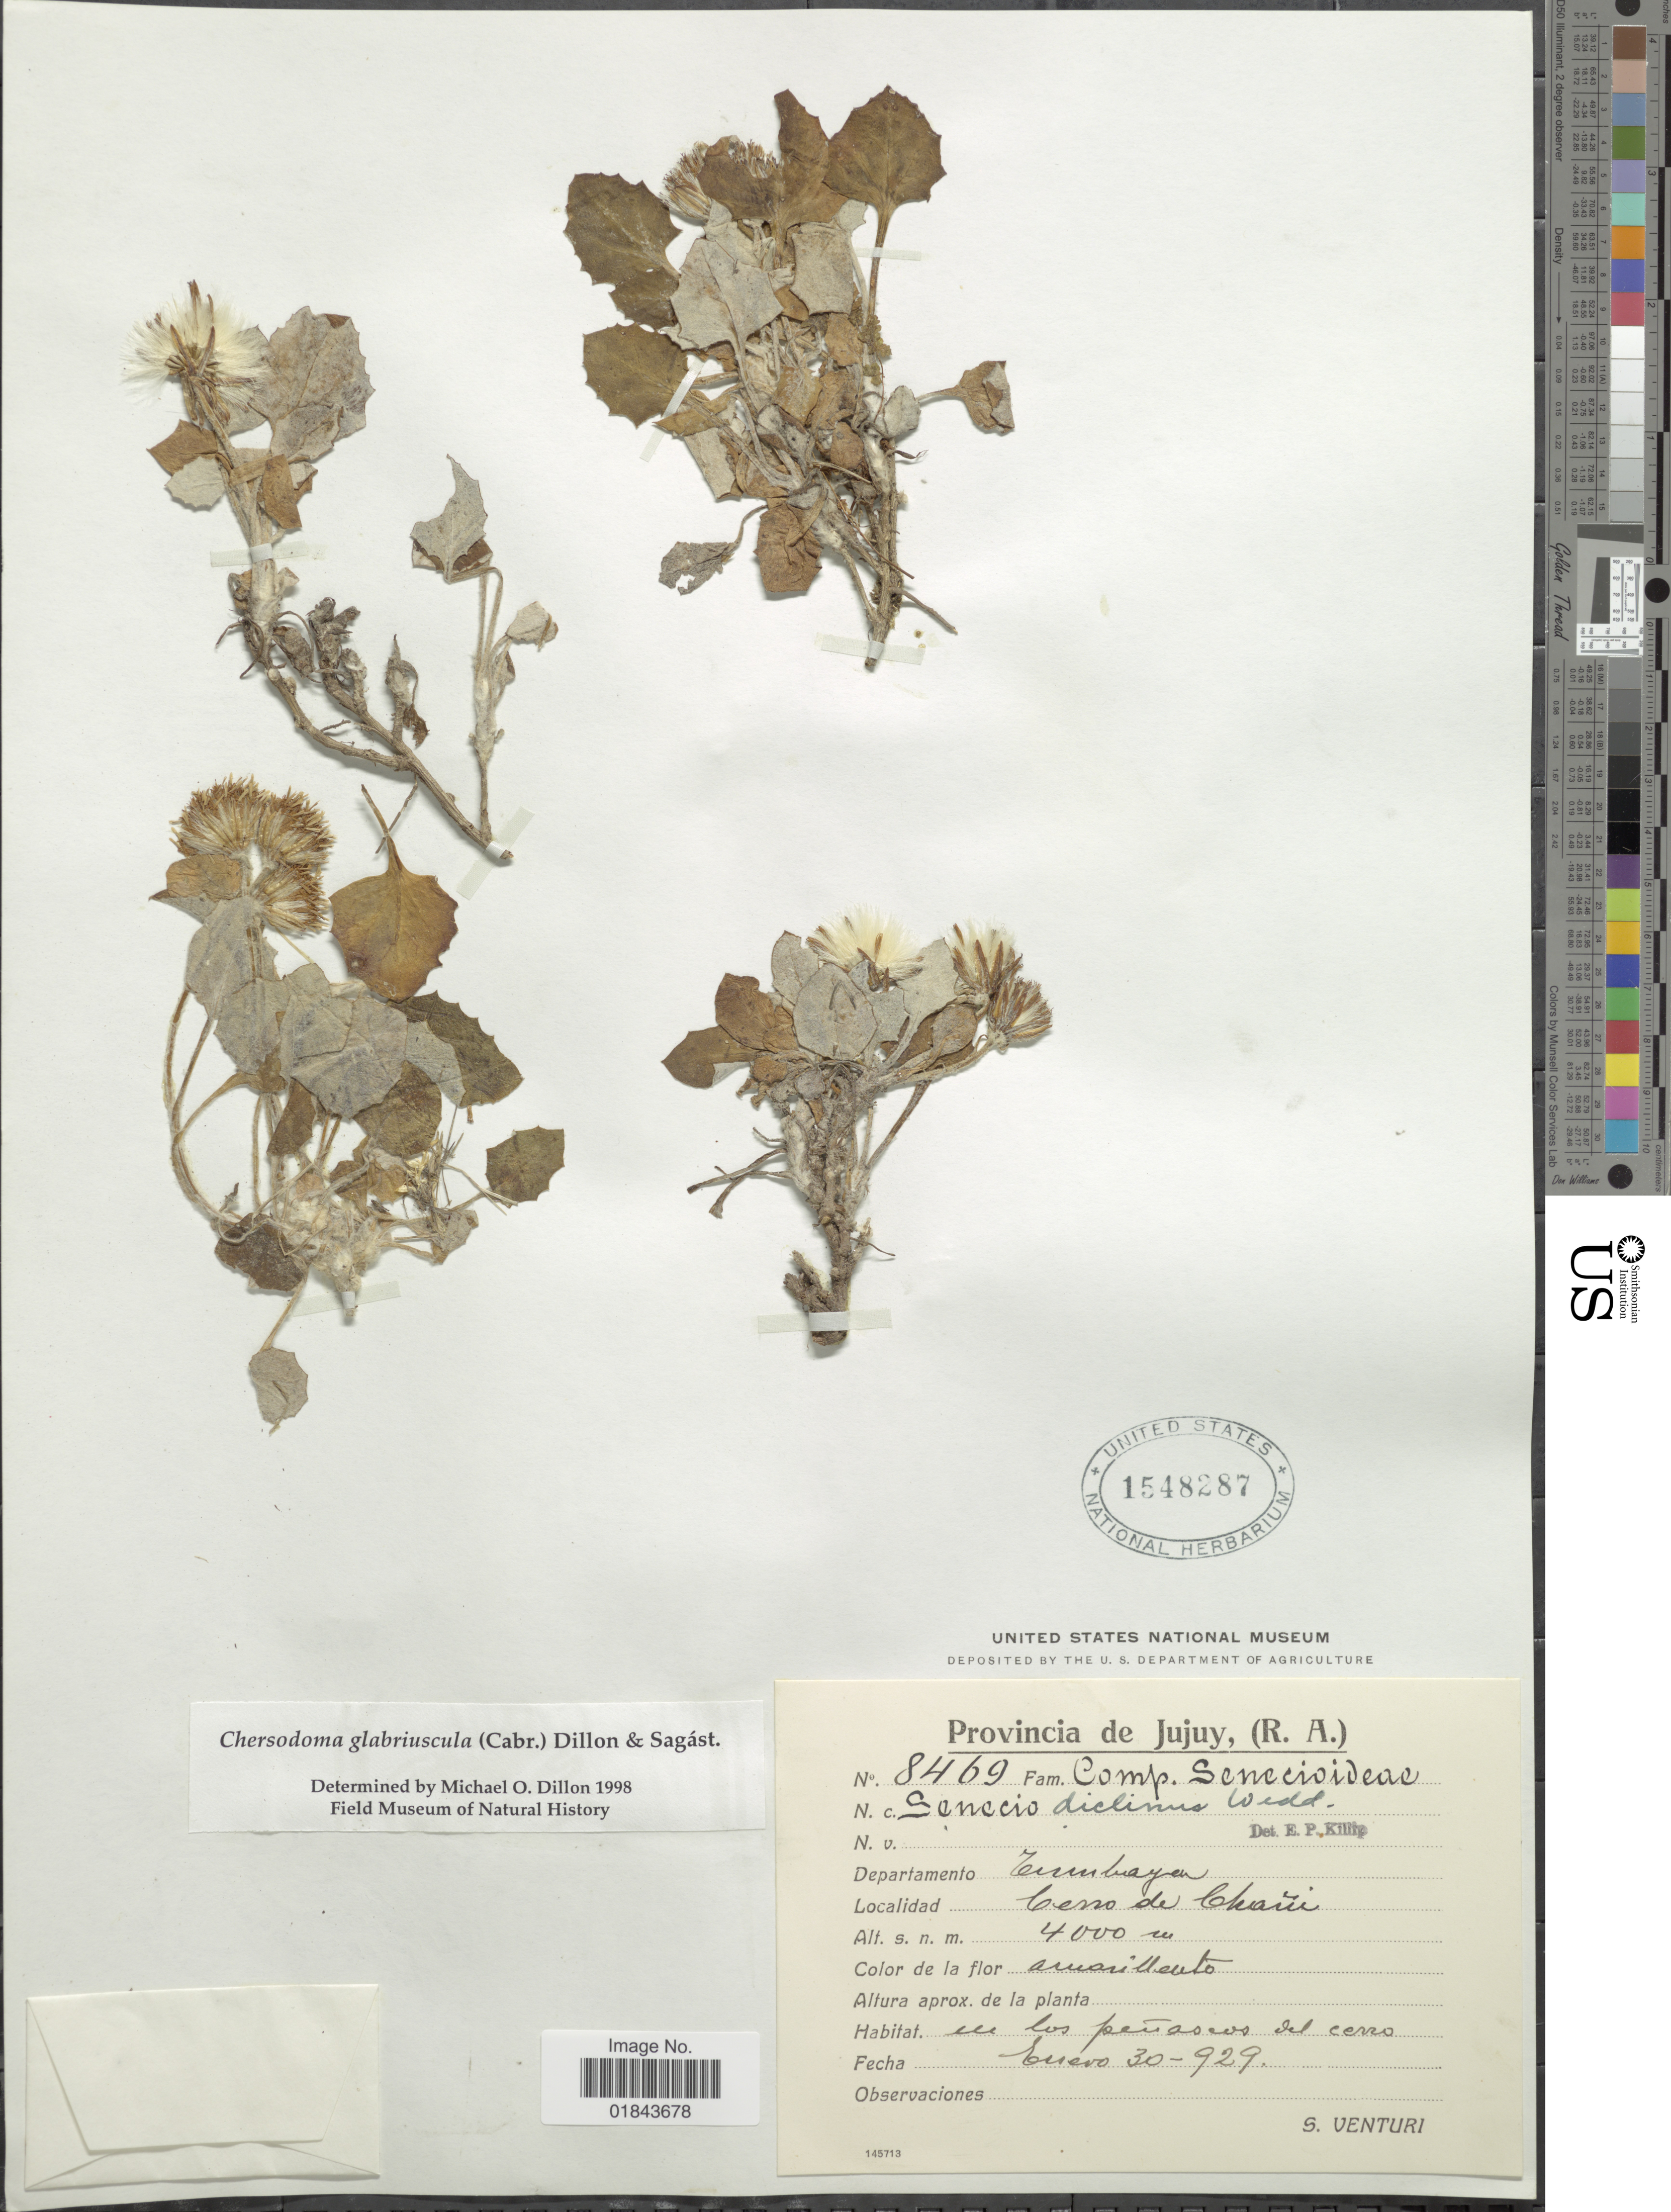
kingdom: Plantae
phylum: Tracheophyta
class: Magnoliopsida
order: Asterales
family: Asteraceae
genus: Chersodoma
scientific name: Chersodoma glabriuscula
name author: (Cabrera) M.O. Dillon & Sagást.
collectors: S. Venturi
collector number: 8469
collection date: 1929-01-30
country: Argentina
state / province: Jujuy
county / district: Tumbaya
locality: Cerro de Chañi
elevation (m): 4000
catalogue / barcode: US 1548287